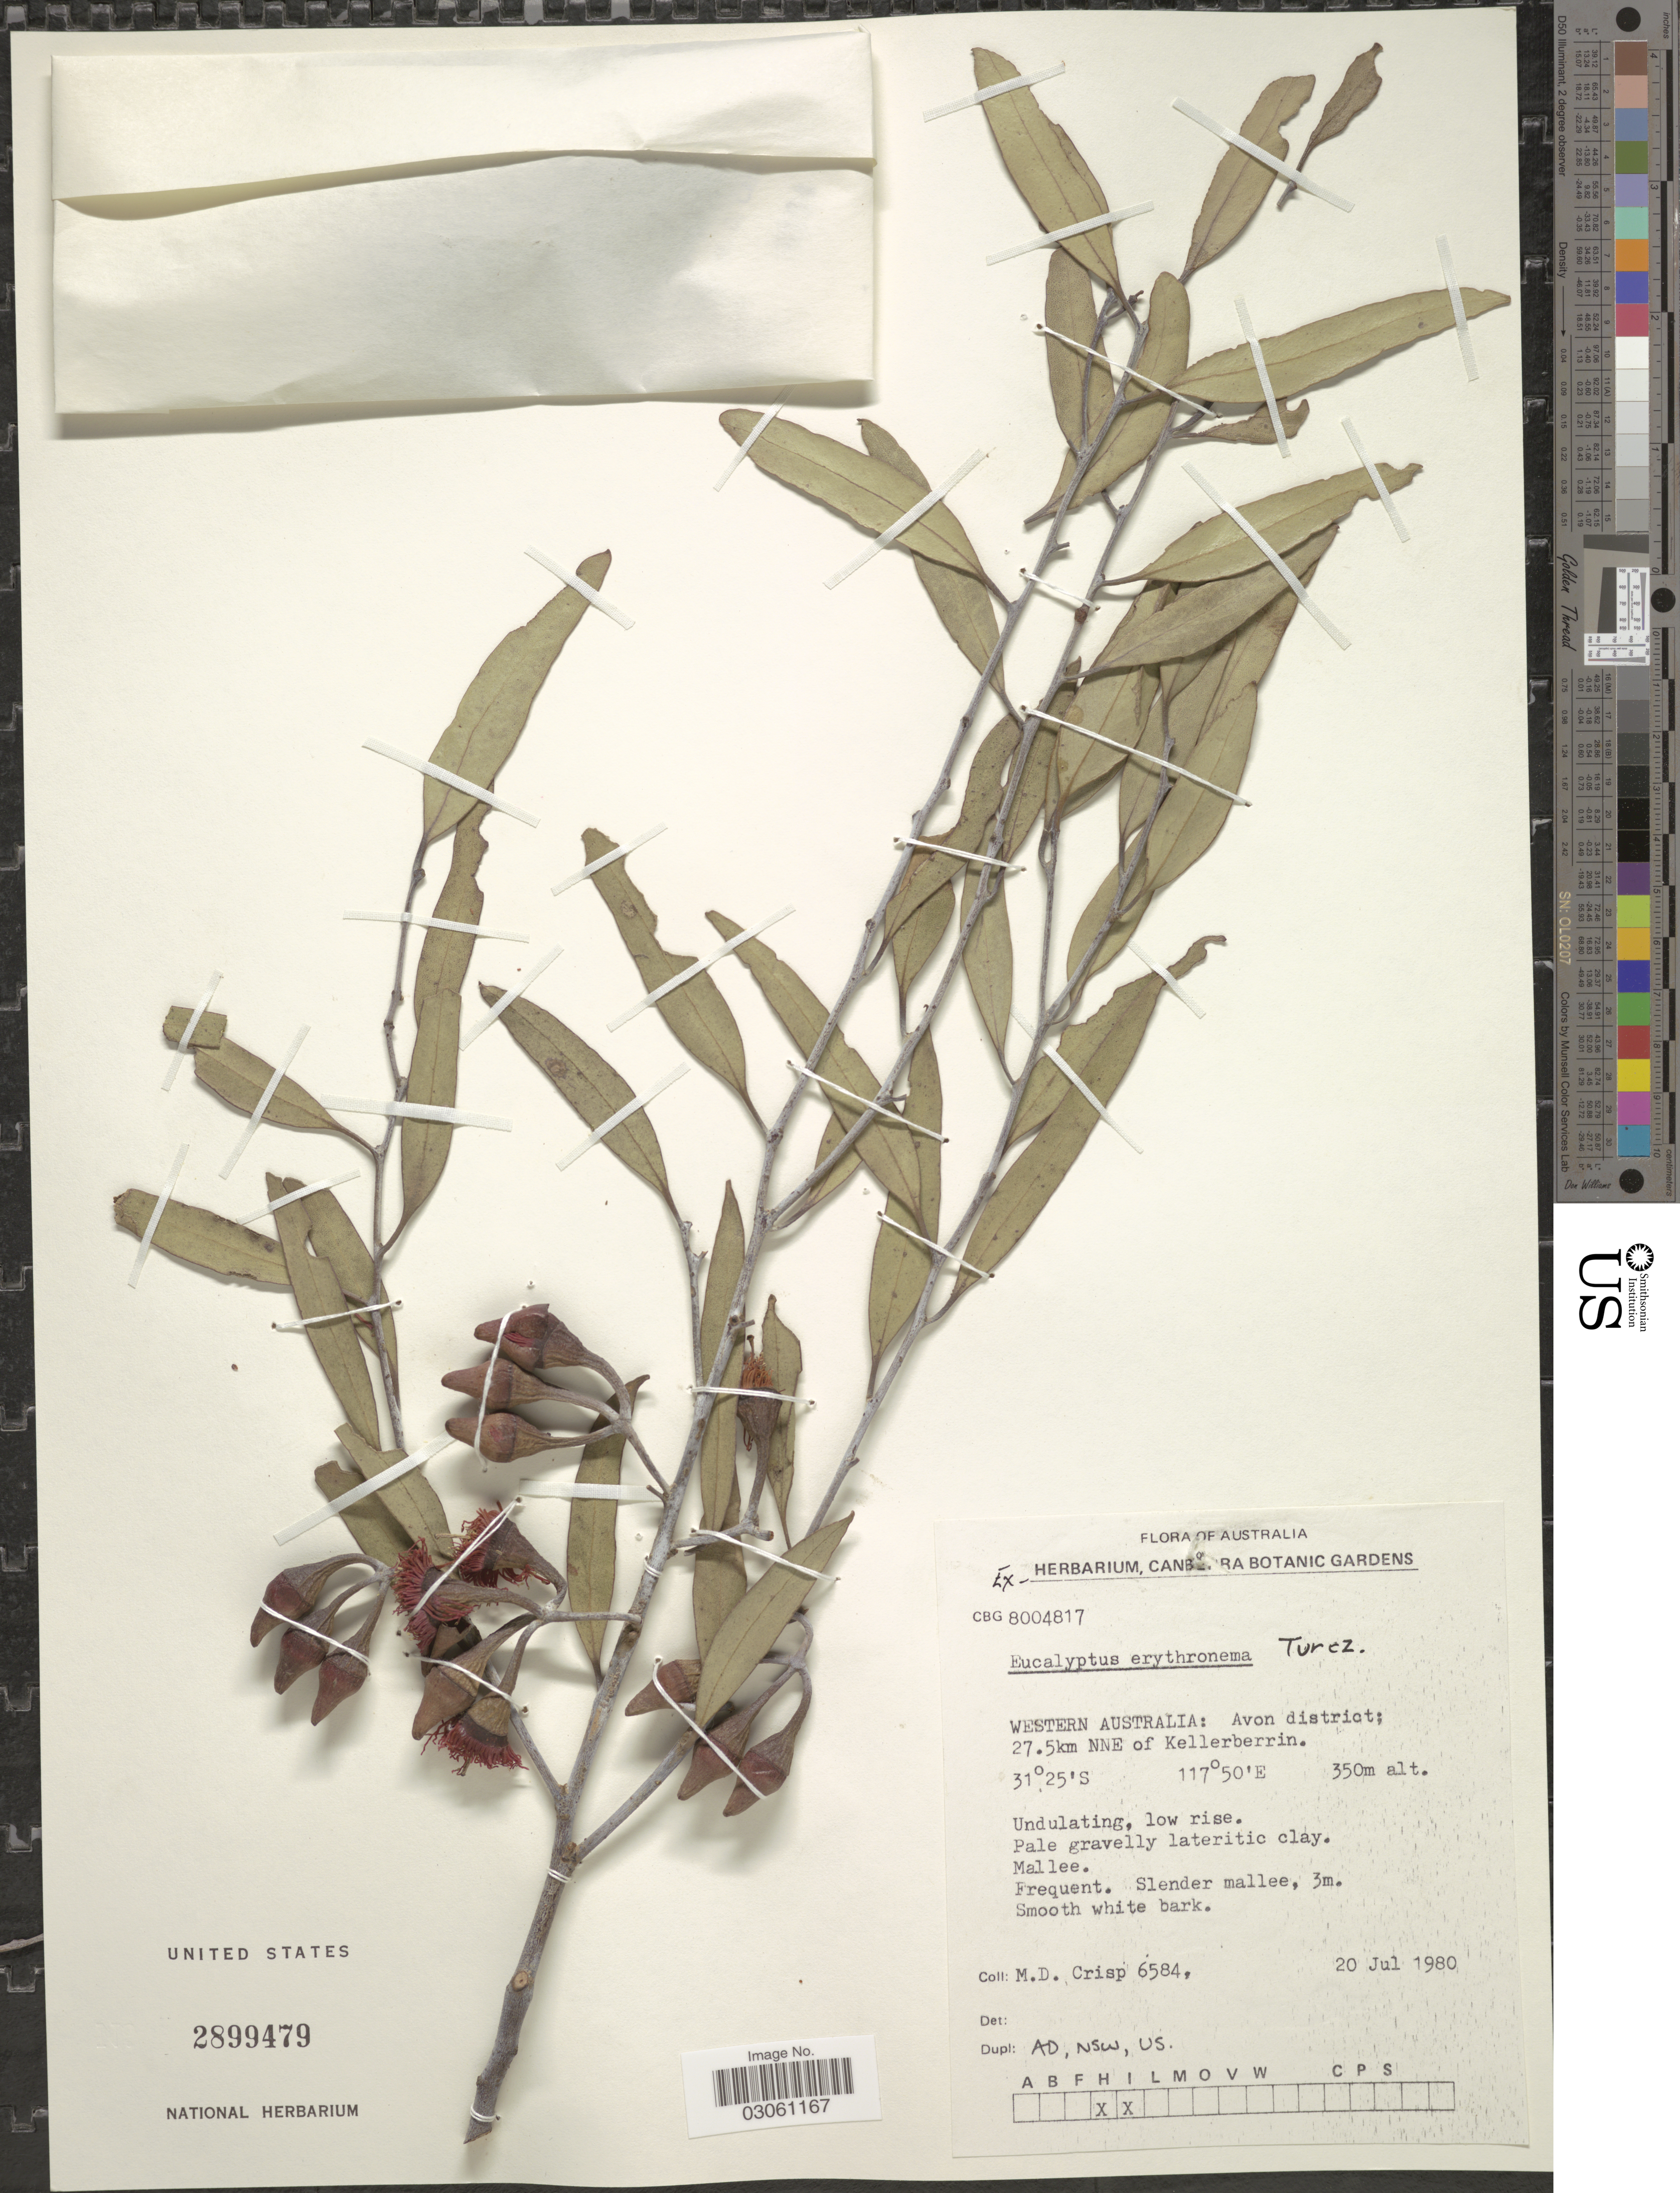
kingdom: Plantae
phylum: Tracheophyta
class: Magnoliopsida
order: Myrtales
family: Myrtaceae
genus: Eucalyptus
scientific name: Eucalyptus erythronema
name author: Turcz.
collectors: M. Crisp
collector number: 6584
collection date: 1980-07-20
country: Australia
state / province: Western Australia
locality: Avon district; 27.5km NNE of Kellerberrin.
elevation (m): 350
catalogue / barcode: US 2899479